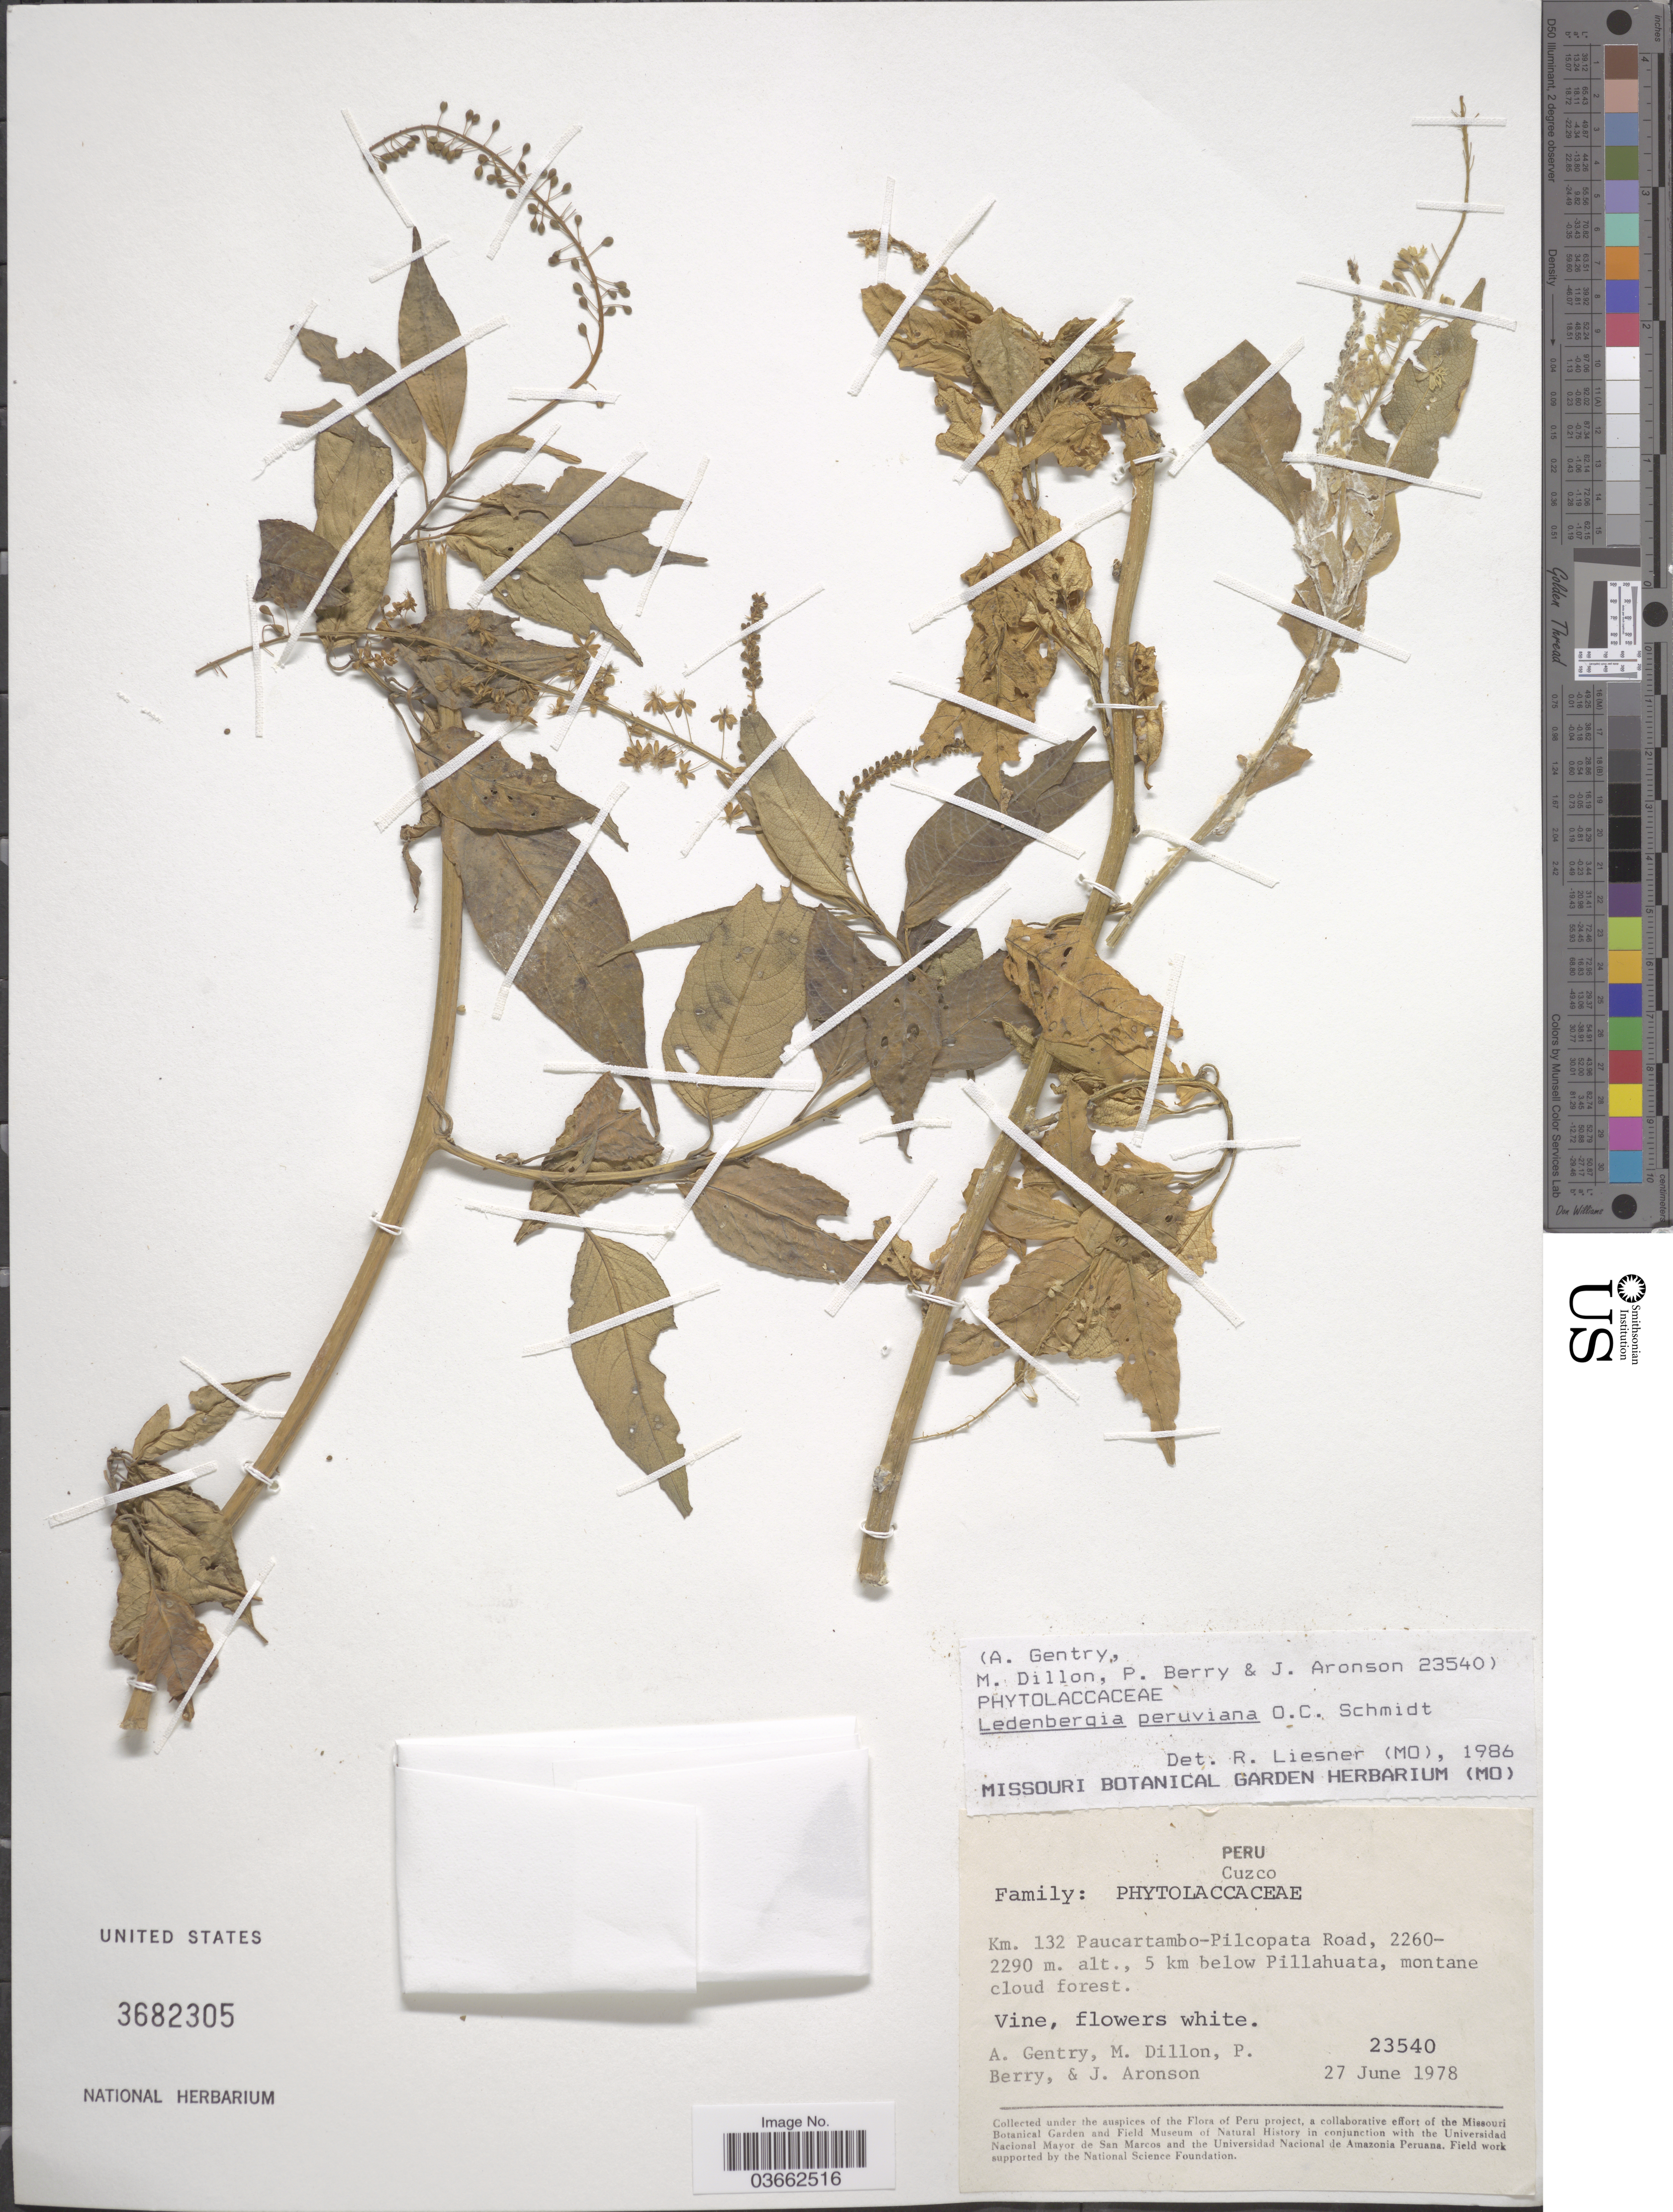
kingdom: Plantae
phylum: Tracheophyta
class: Magnoliopsida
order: Caryophyllales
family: Phytolaccaceae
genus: Flueckigera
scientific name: Flueckigera peruviana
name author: (O.C. Schmidt) J.F. Macbr.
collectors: A. H. Gentry, M. O. Dillon, P. Berry & J. Aronson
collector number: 23540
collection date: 1978-06-27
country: Peru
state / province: Cusco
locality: Cuzco. Km. 132 Paucartambo - Pilcopata Road, 5 km below Pillahuata.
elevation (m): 2260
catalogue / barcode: US 3682305